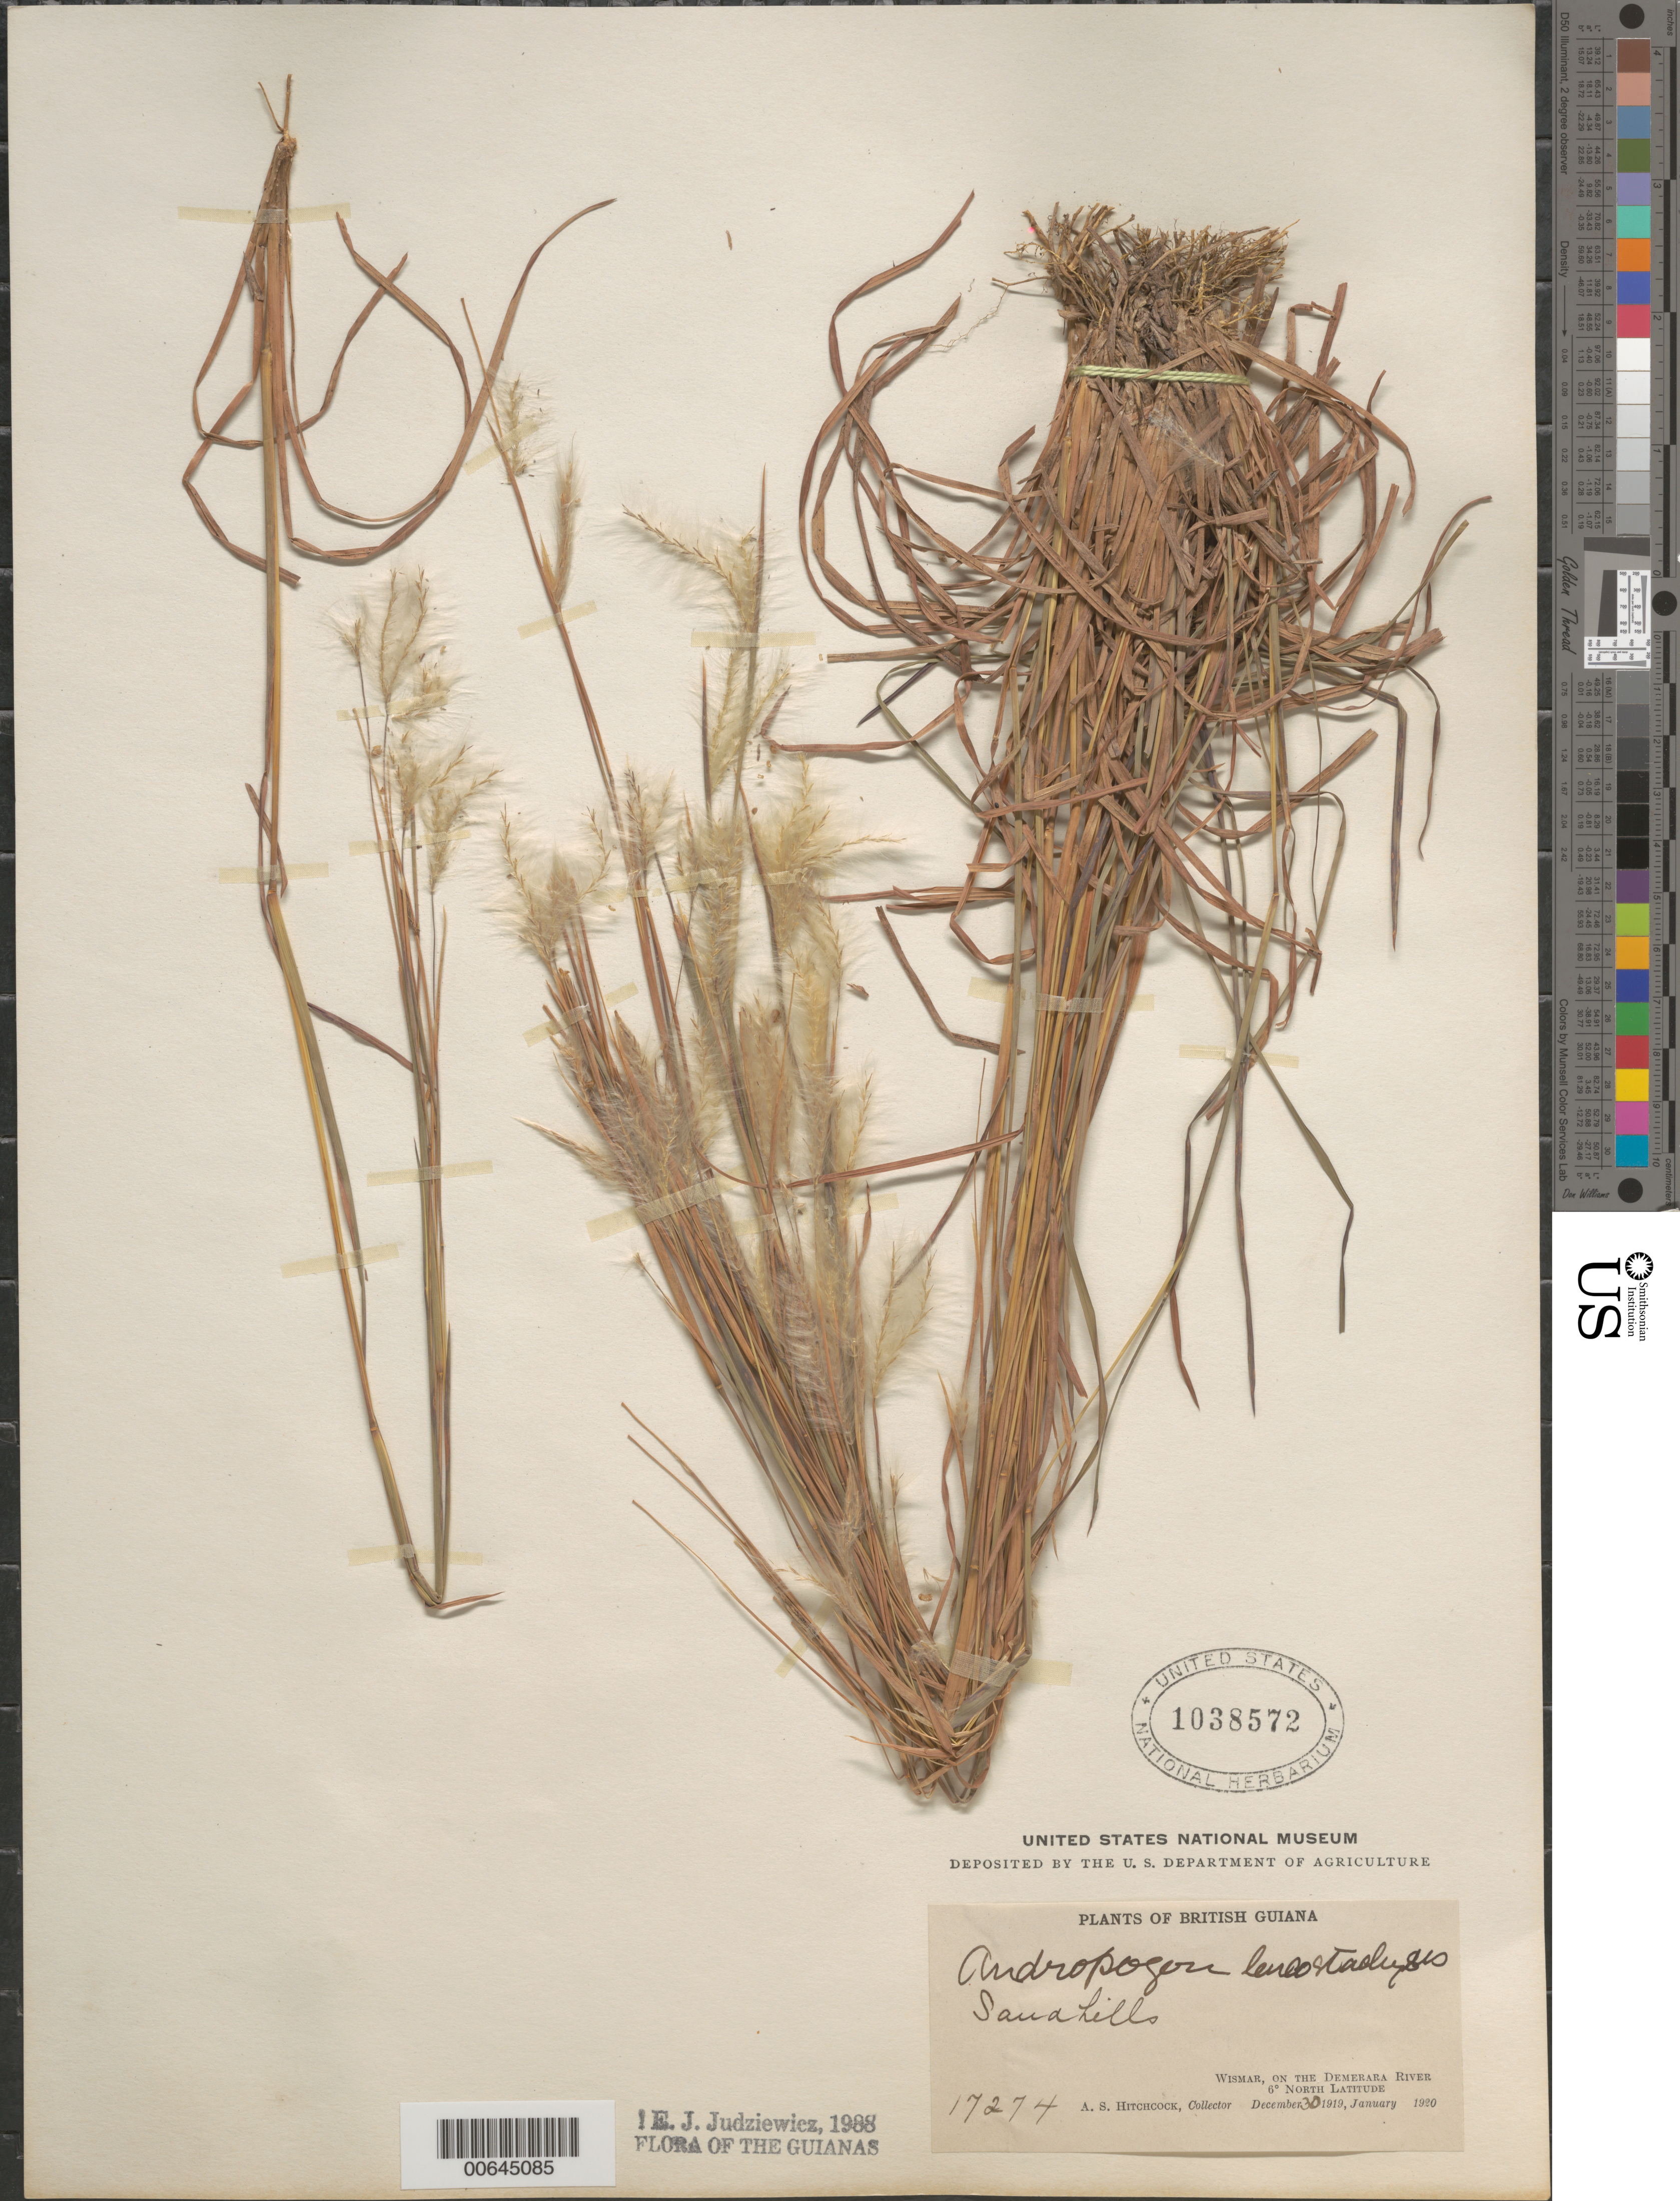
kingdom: Plantae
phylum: Tracheophyta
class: Liliopsida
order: Poales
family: Poaceae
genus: Andropogon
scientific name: Andropogon leucostachyus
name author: Kunth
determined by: Judziewicz, E. J.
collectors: A. S. Hitchcock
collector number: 17274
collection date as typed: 30-Dec-20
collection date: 1920-12-30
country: Guyana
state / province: U. Demerara-Berbice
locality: Wismar, on the Demerara River, Saua Hills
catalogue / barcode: US 1038572